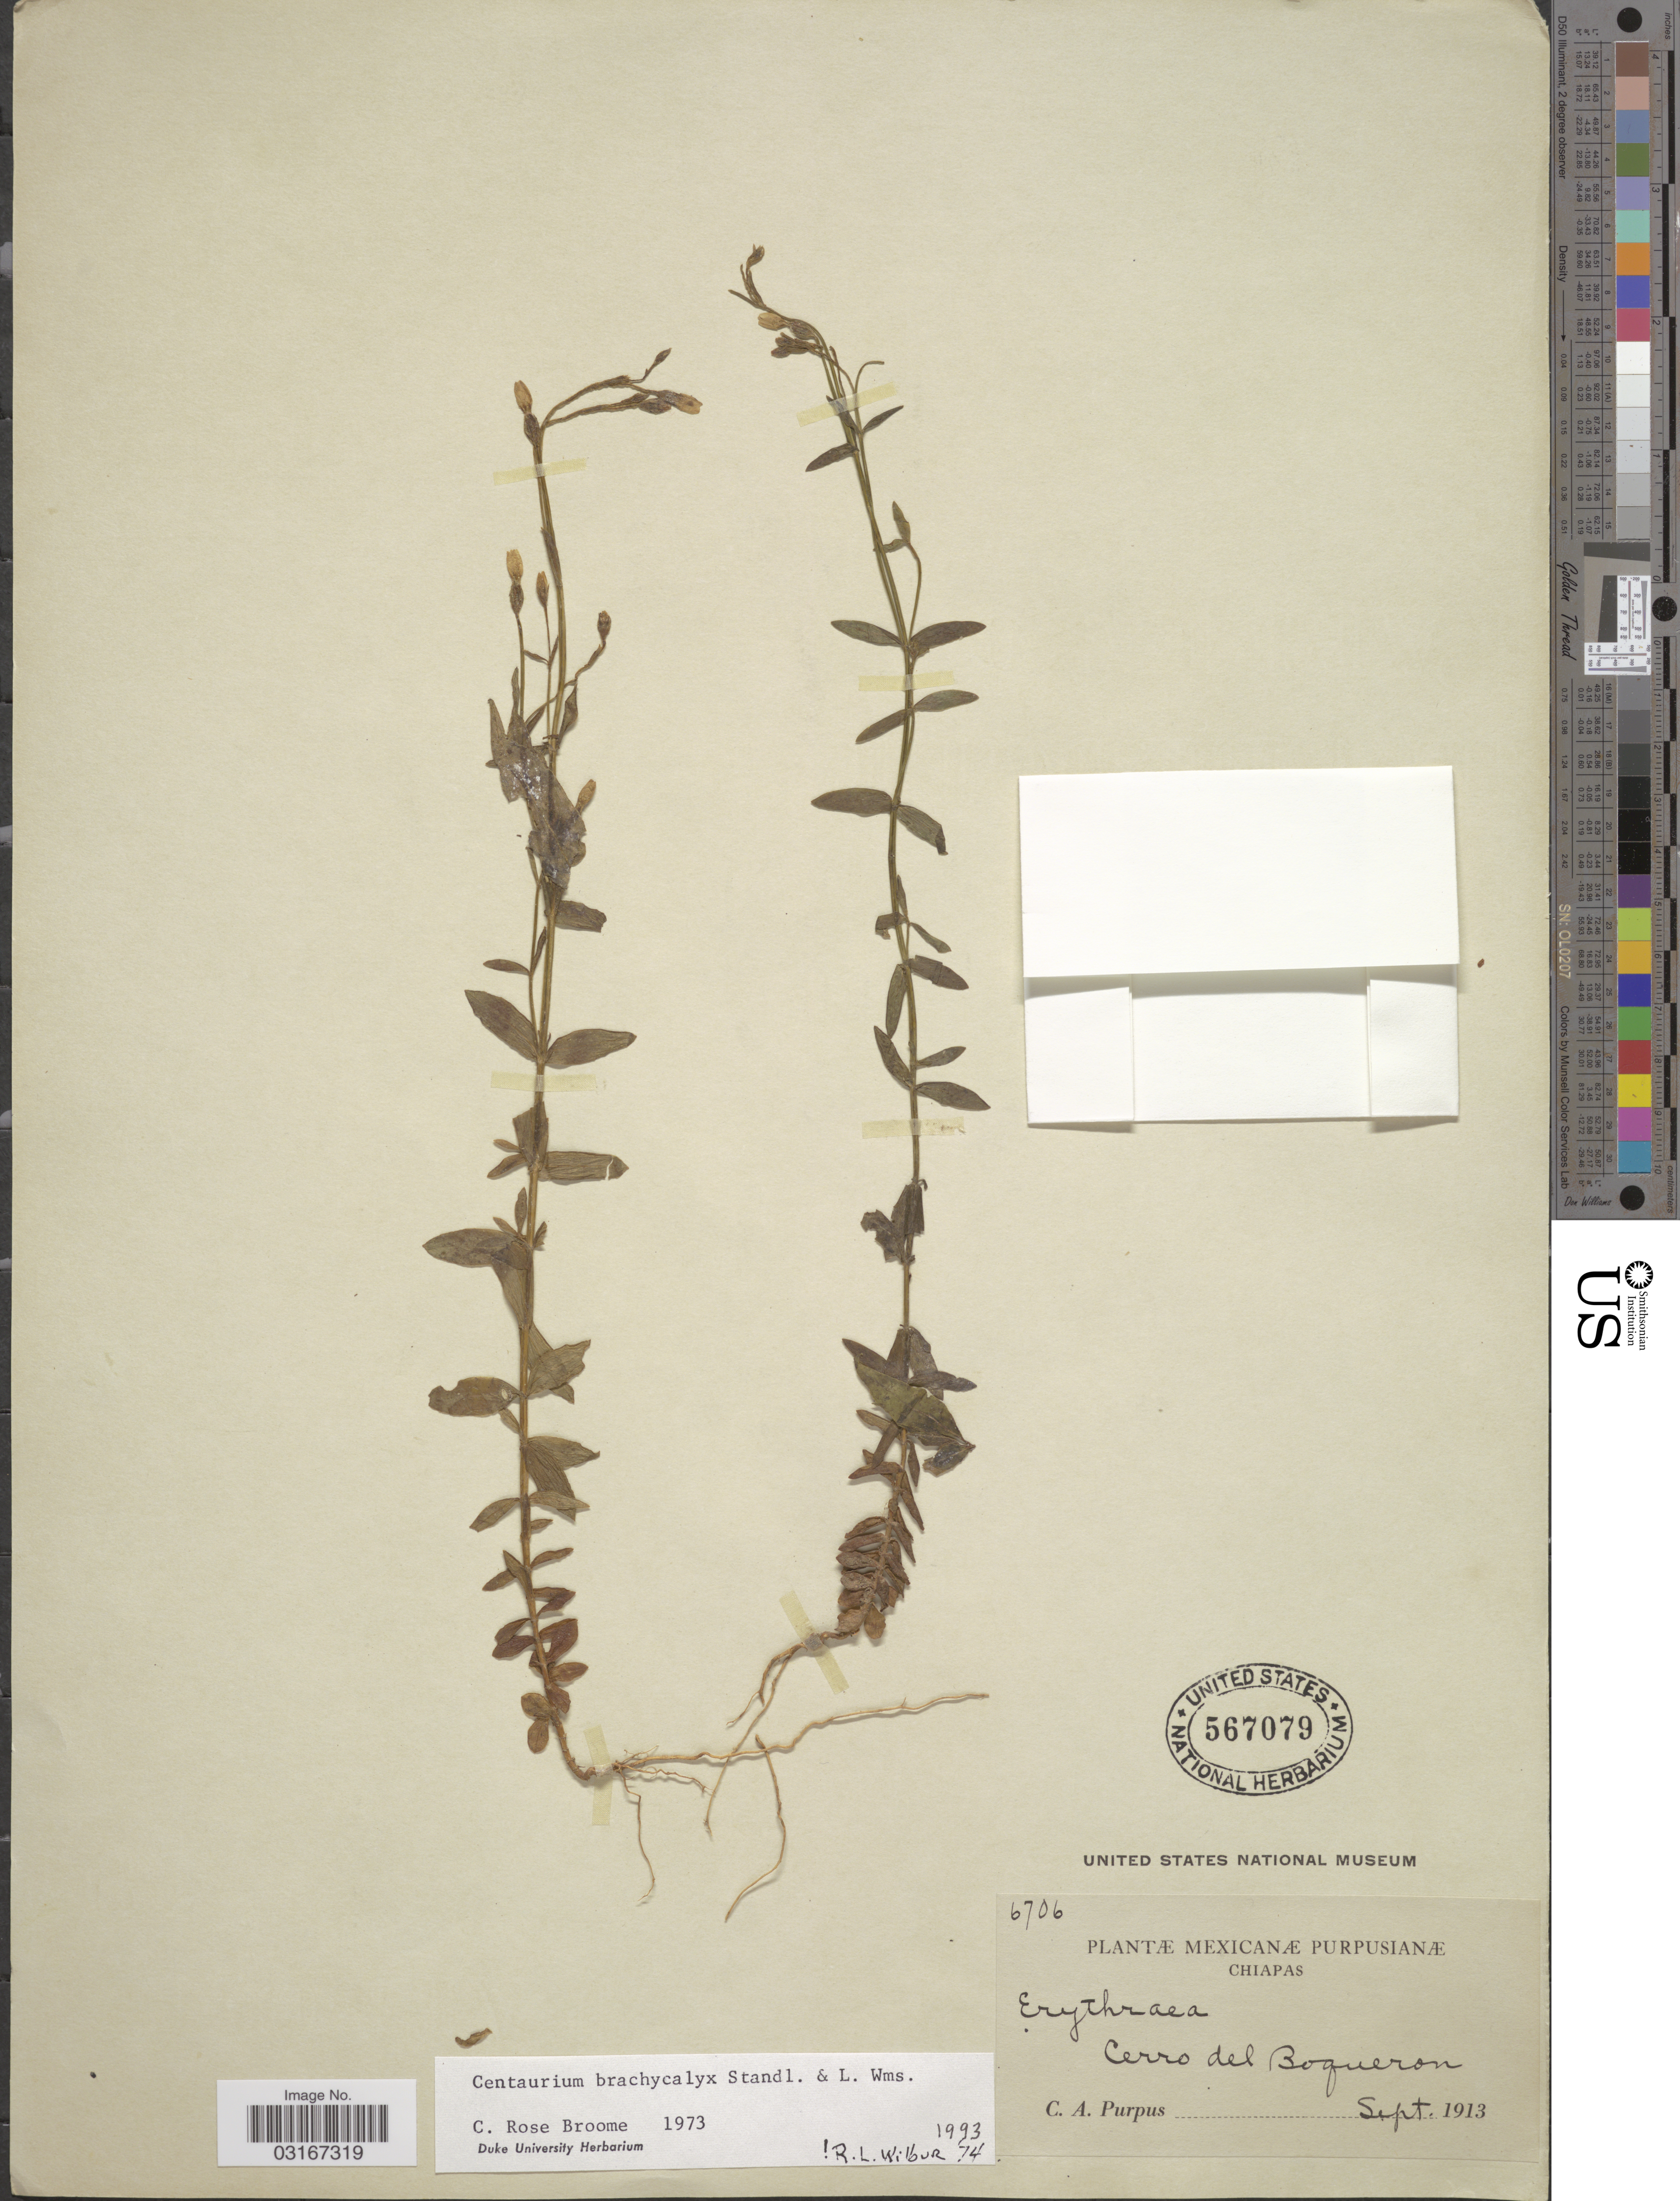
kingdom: Plantae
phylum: Tracheophyta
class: Magnoliopsida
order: Gentianales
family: Gentianaceae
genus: Centaurium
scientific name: Centaurium brachycalyx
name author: Standl. & L.O. Williams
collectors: C. A. Purpus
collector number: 6706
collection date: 1913-09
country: Mexico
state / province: Chiapas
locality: Cerro del Boqueron.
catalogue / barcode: US 567079